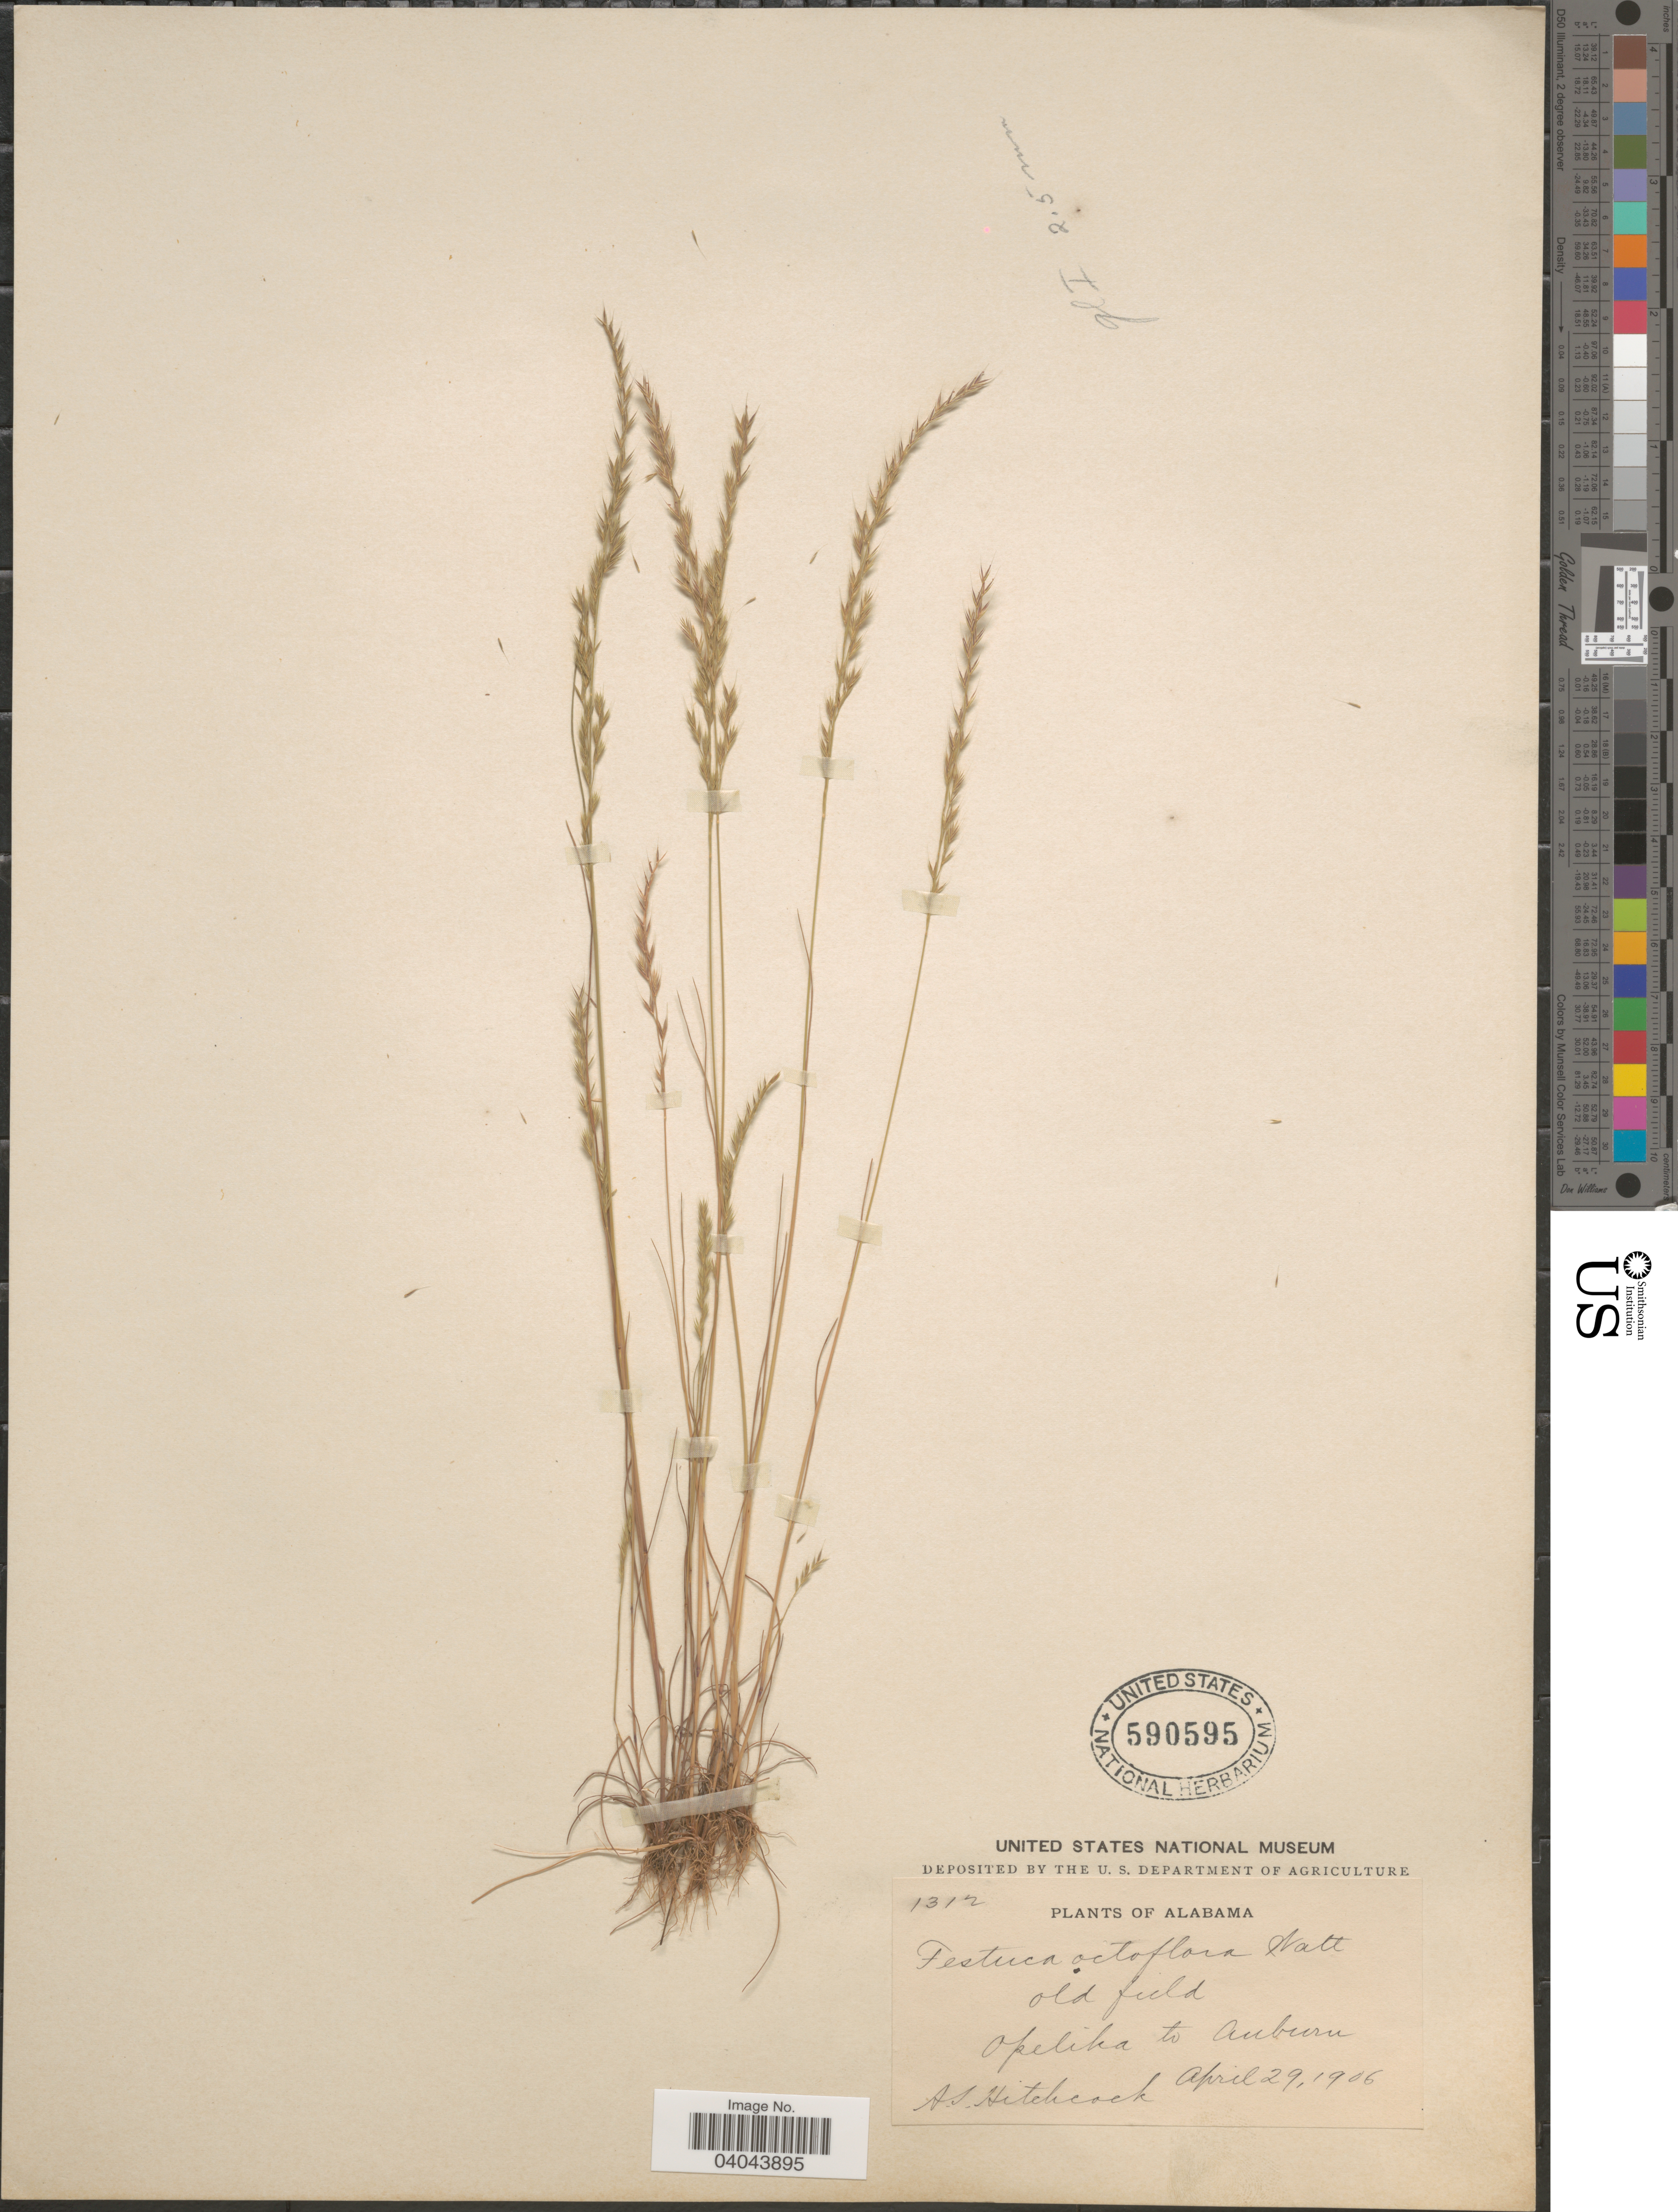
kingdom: Plantae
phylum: Tracheophyta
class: Liliopsida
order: Poales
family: Poaceae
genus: Festuca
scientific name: Festuca octoflora var. glauca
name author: (Nutt.) Fernald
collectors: A. S. Hitchcock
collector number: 1312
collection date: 1906-04-29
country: United States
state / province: Alabama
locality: Opelika to Auburn.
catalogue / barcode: US 590595